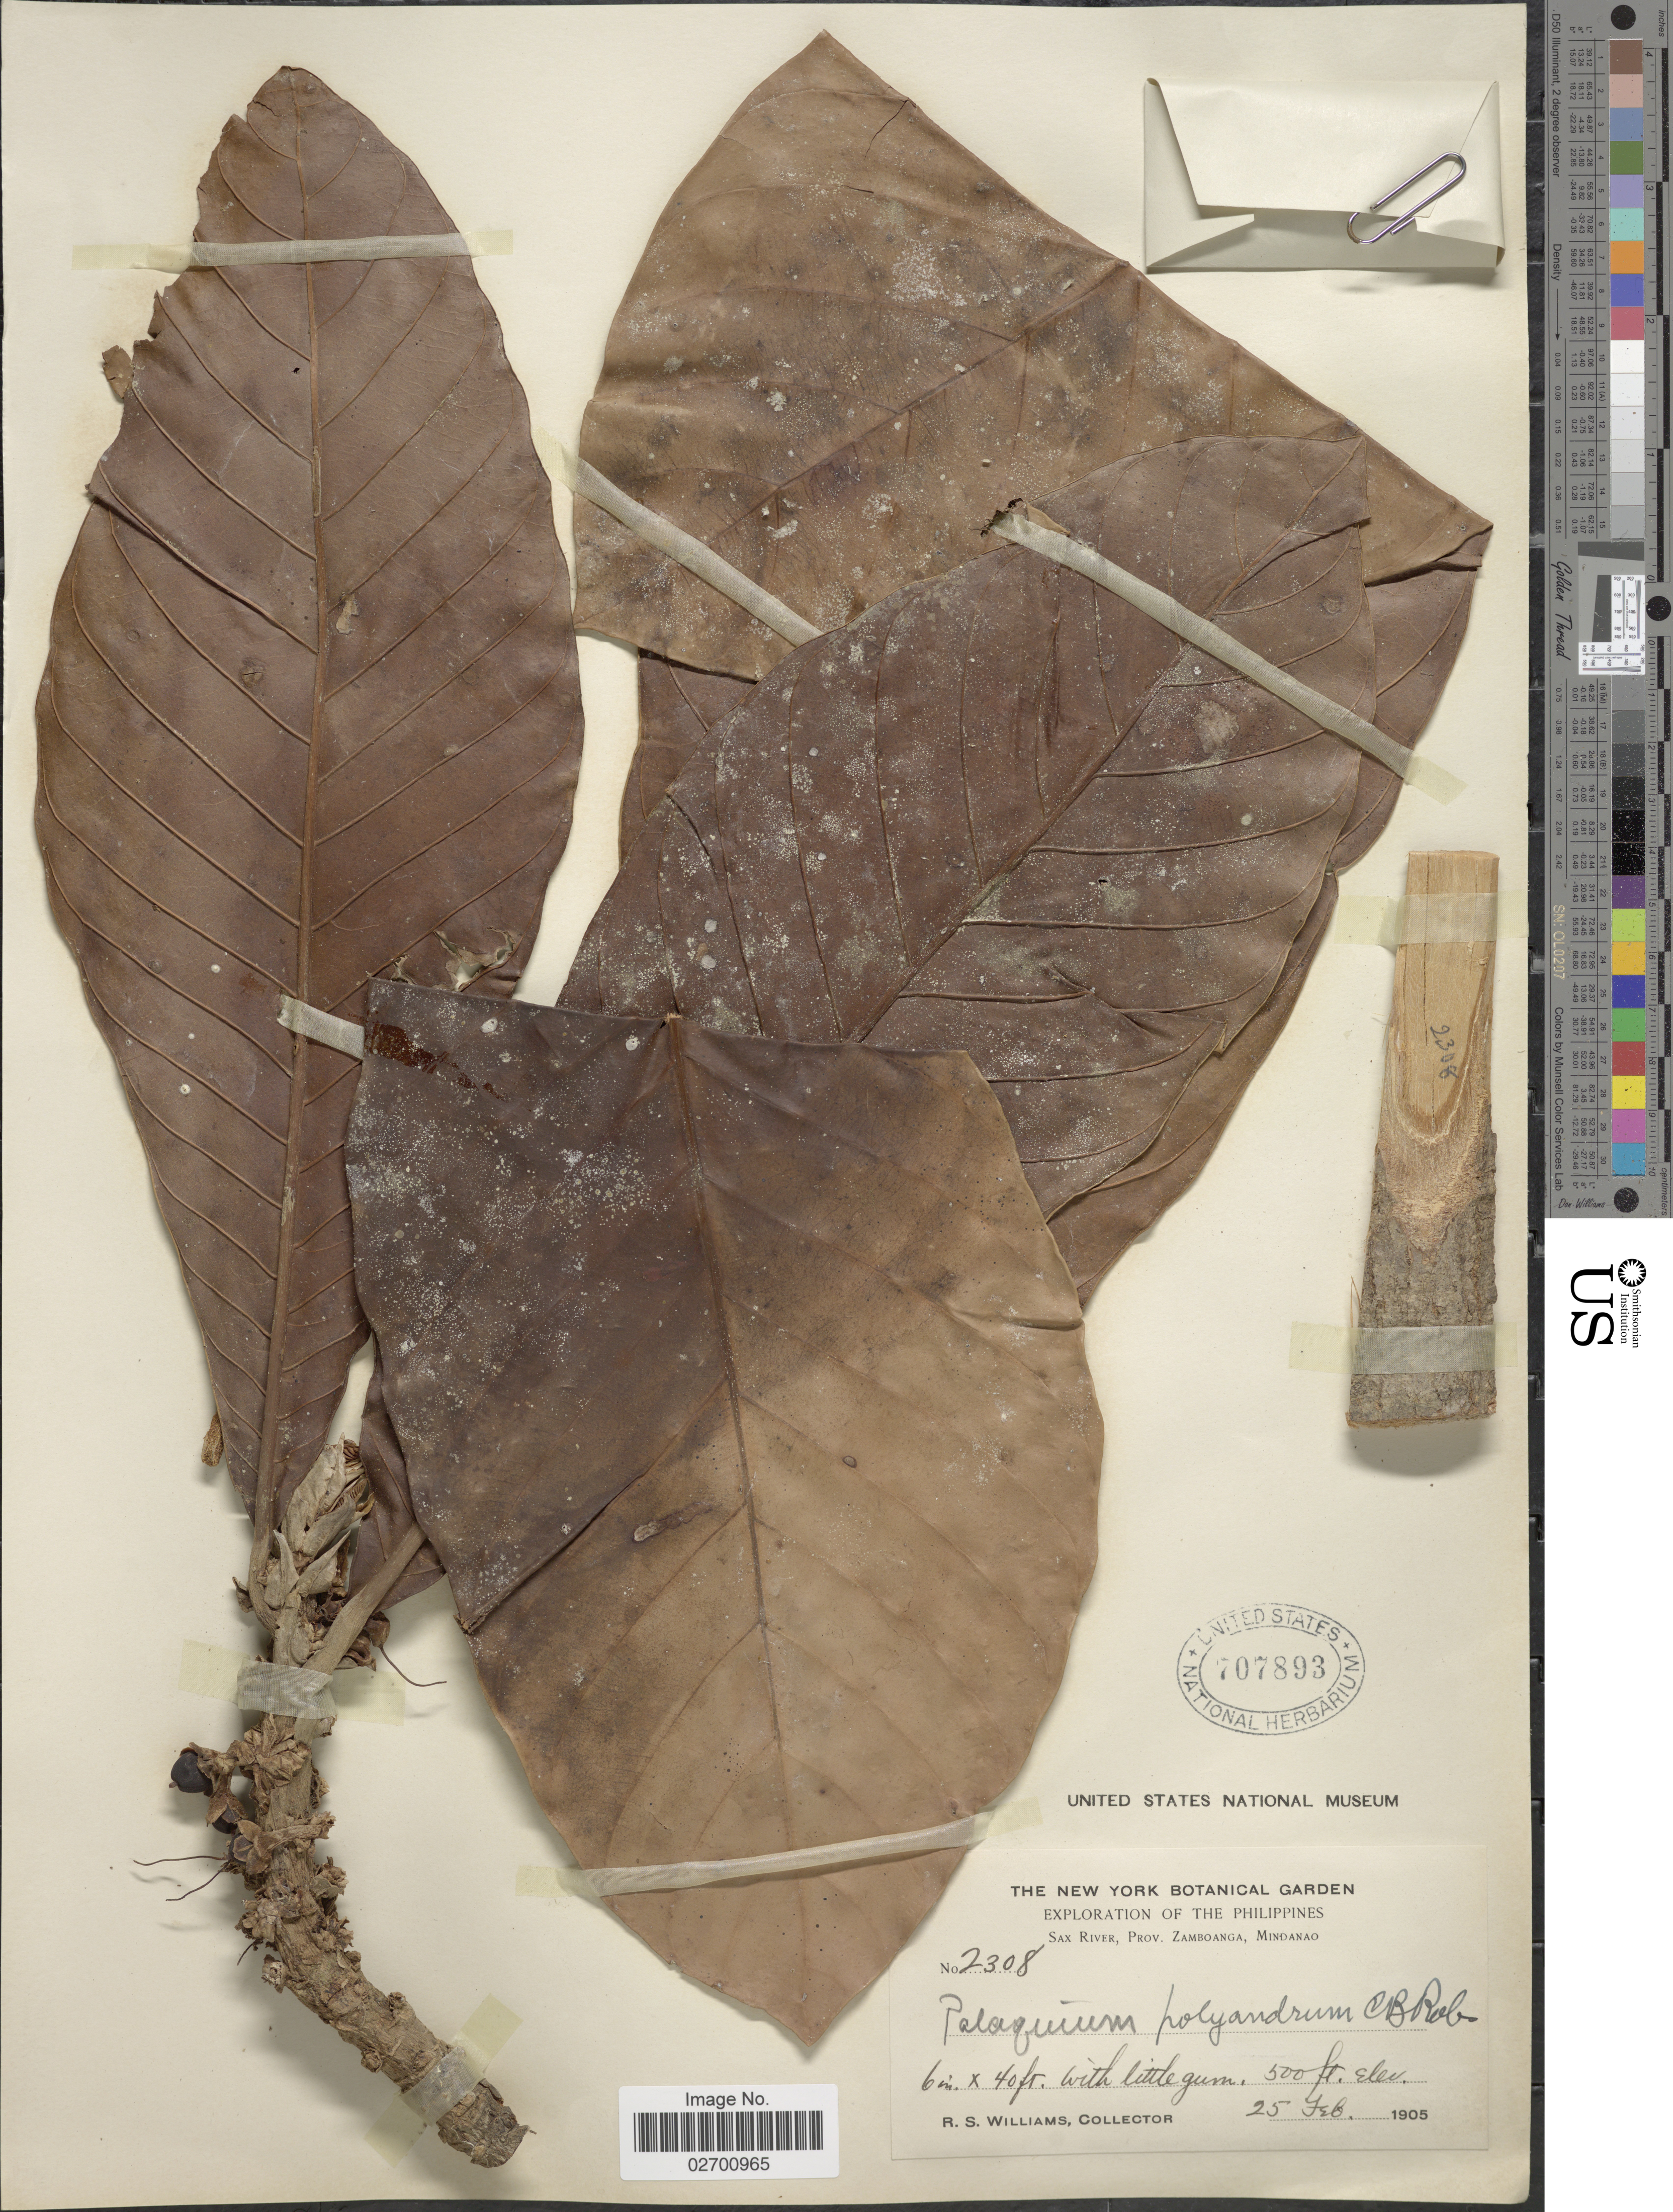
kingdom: Plantae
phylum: Tracheophyta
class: Magnoliopsida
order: Ericales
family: Sapotaceae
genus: Palaquium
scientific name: Palaquium polyandrum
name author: C.B. Rob.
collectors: R. S. Williams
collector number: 2308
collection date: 1905-02-25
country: Philippines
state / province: Zamboanga Peninsula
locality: Sax River, Prov. Zamboanga, Mindanao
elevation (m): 152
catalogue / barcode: US 707893